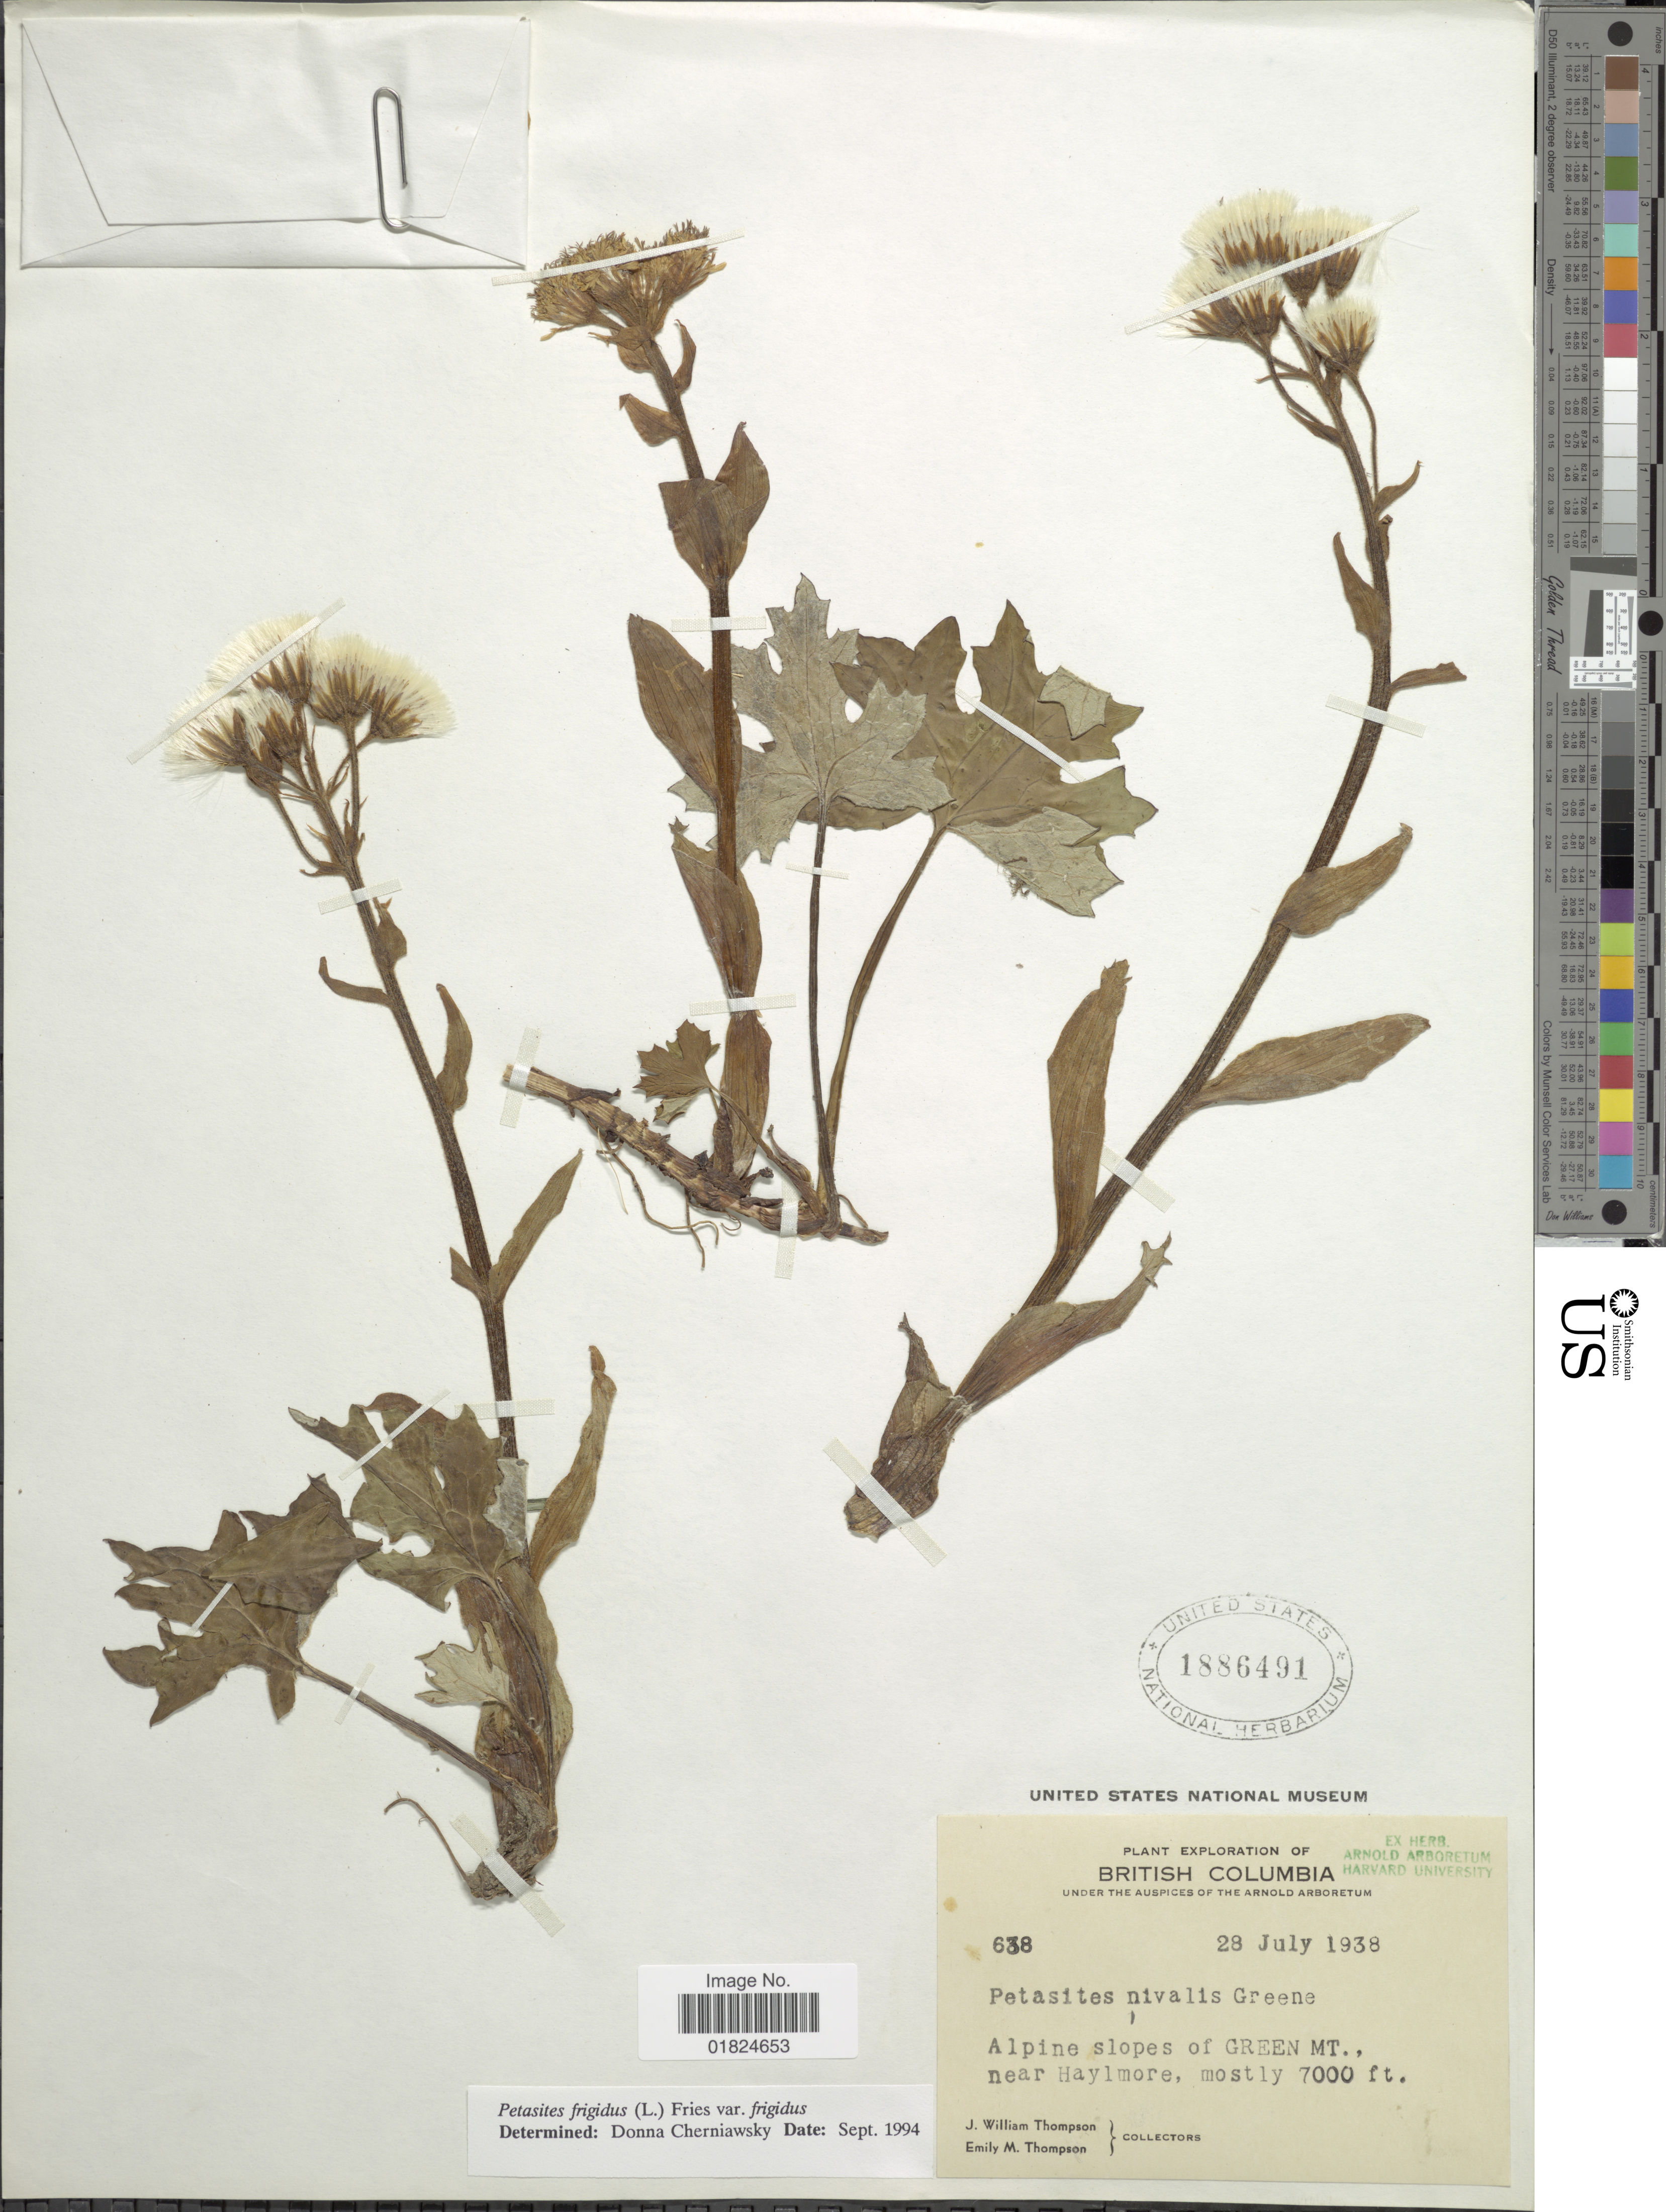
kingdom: Plantae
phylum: Tracheophyta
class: Magnoliopsida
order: Asterales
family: Asteraceae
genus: Petasites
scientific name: Petasites frigidus var. frigidus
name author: (L.) Fr.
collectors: J. W. Thompson & E. M. Thompson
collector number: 638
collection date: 1938-07-28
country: Canada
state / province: British Columbia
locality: British Columbia. Alpine slopes of Green MT., near Haylmore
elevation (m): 2134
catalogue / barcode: US 1886491